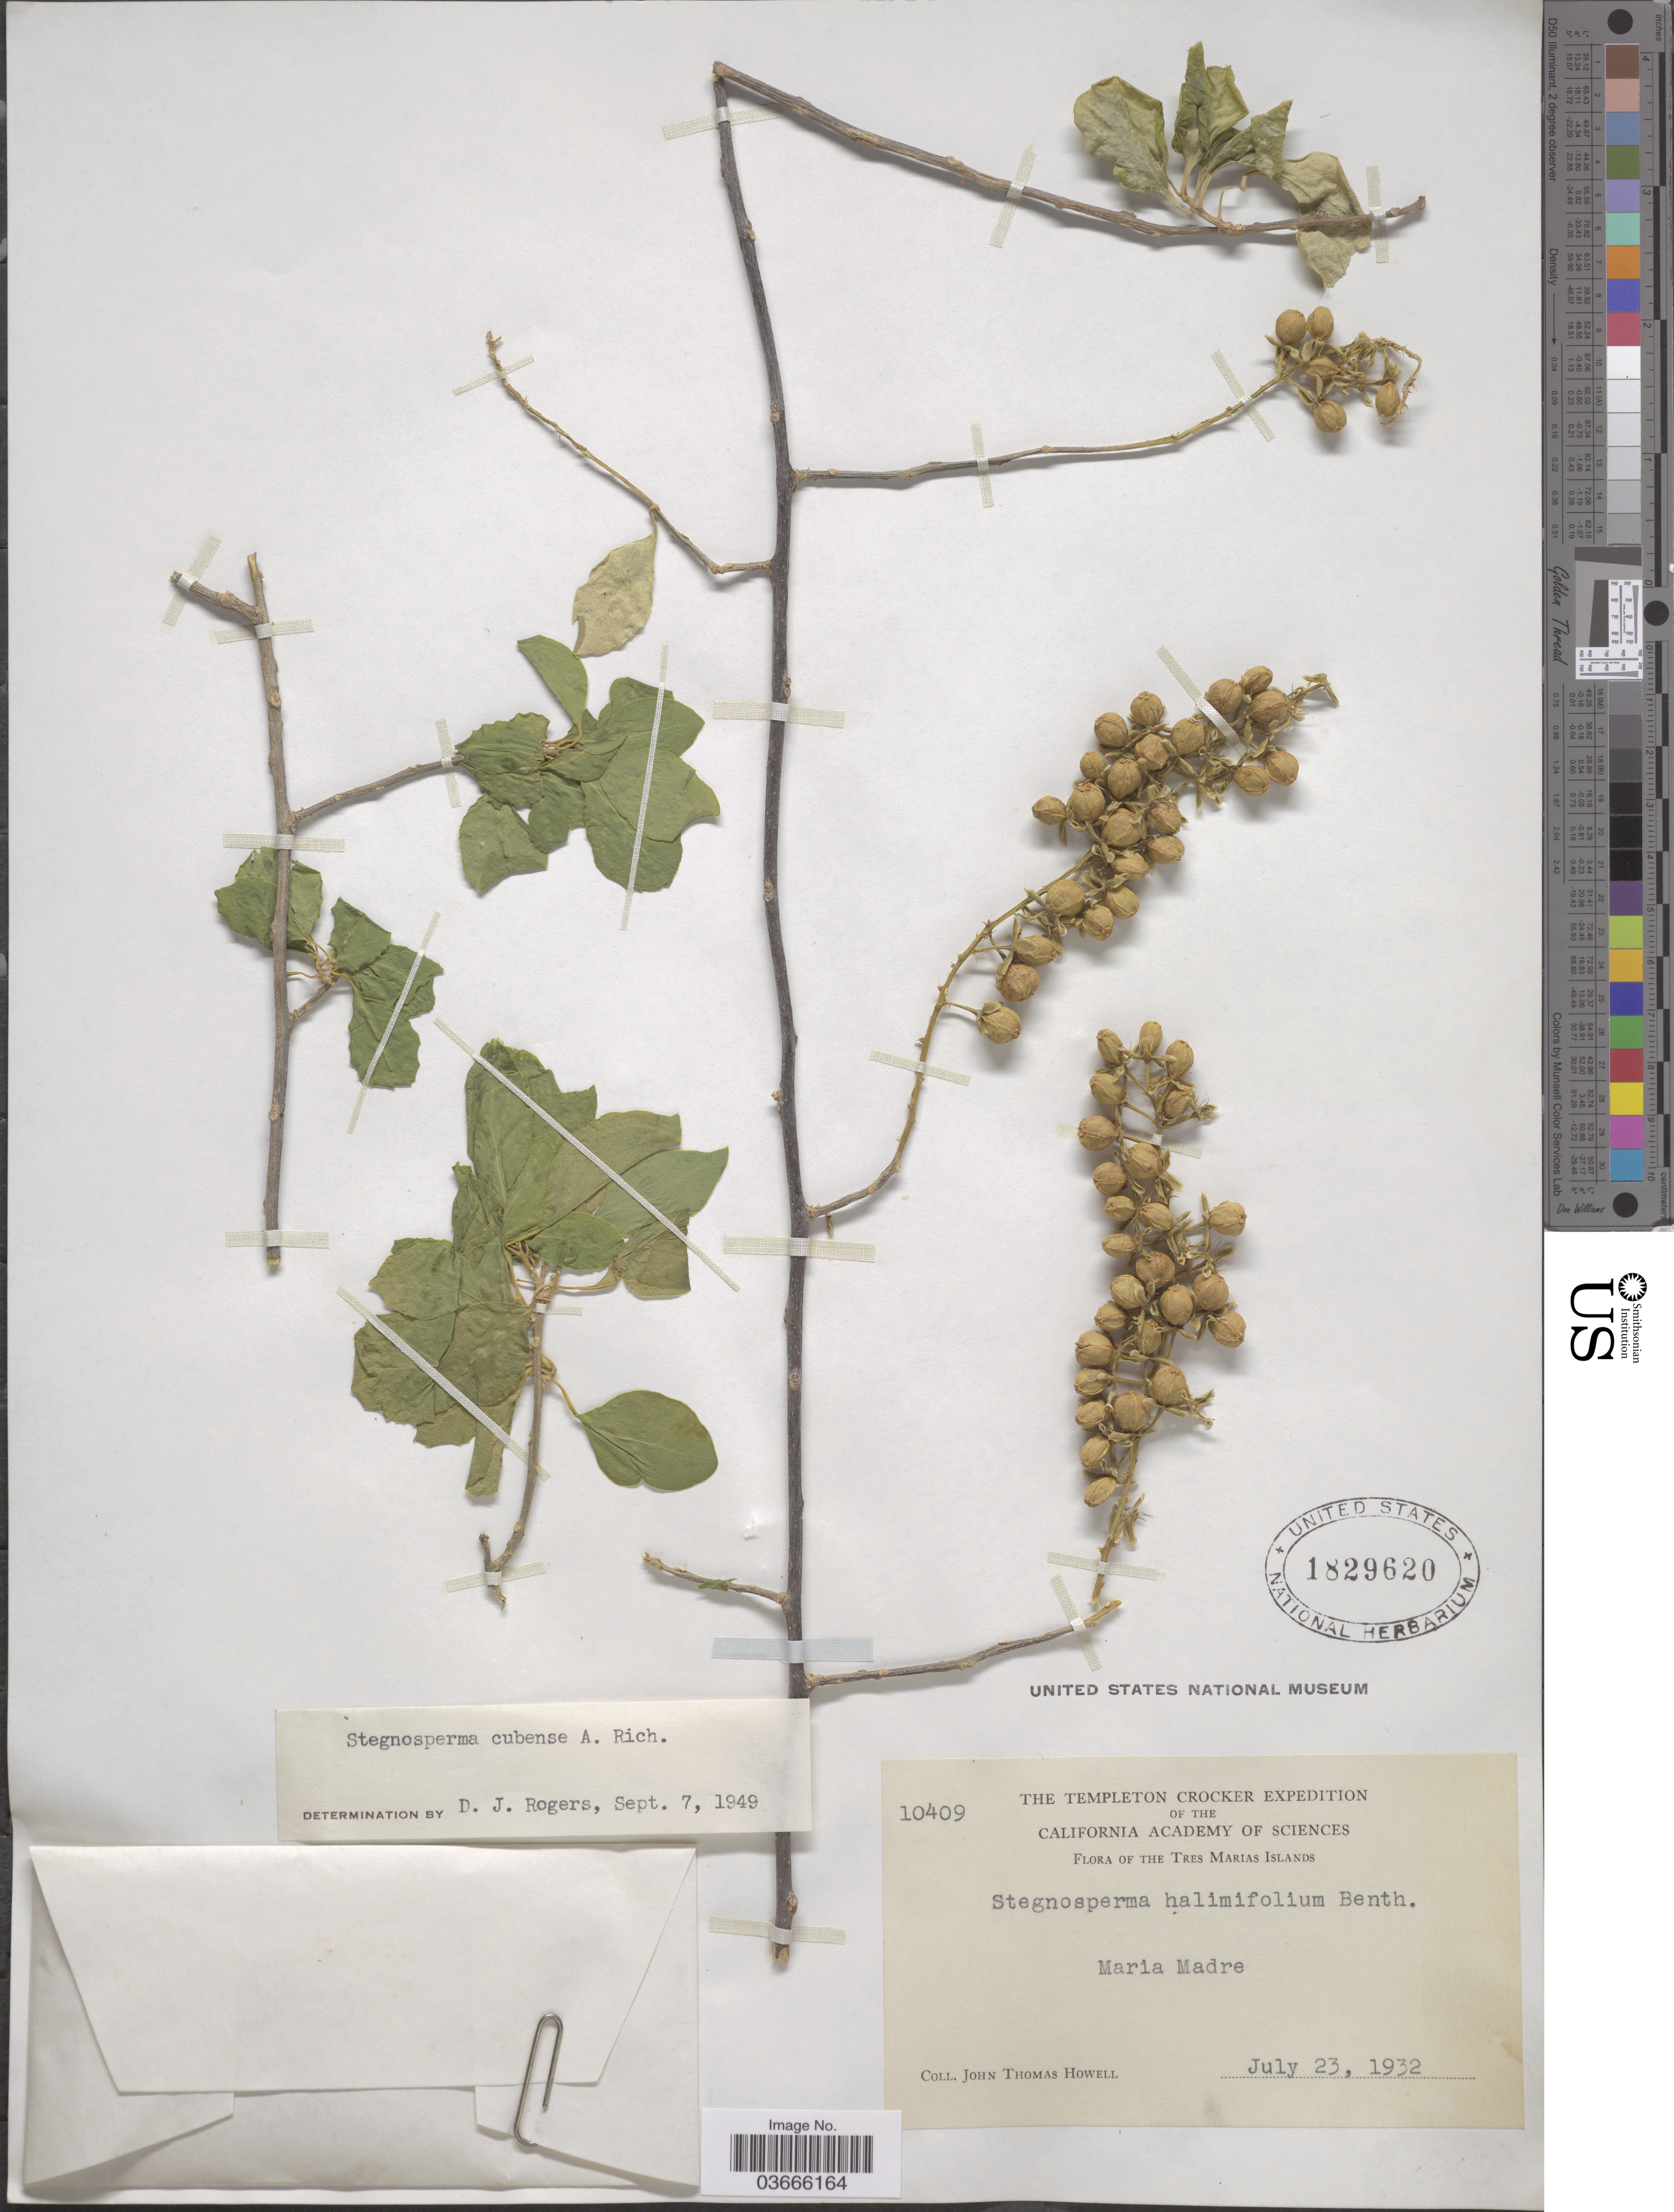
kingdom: Plantae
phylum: Tracheophyta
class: Magnoliopsida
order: Caryophyllales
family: Stegnospermataceae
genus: Stegnosperma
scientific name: Stegnosperma cubense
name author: A. Rich.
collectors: J. T. Howell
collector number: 10409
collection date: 1932-07-23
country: Mexico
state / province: Nayarit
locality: Tres Marias Islands. Maria Madre.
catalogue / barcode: US 1829620